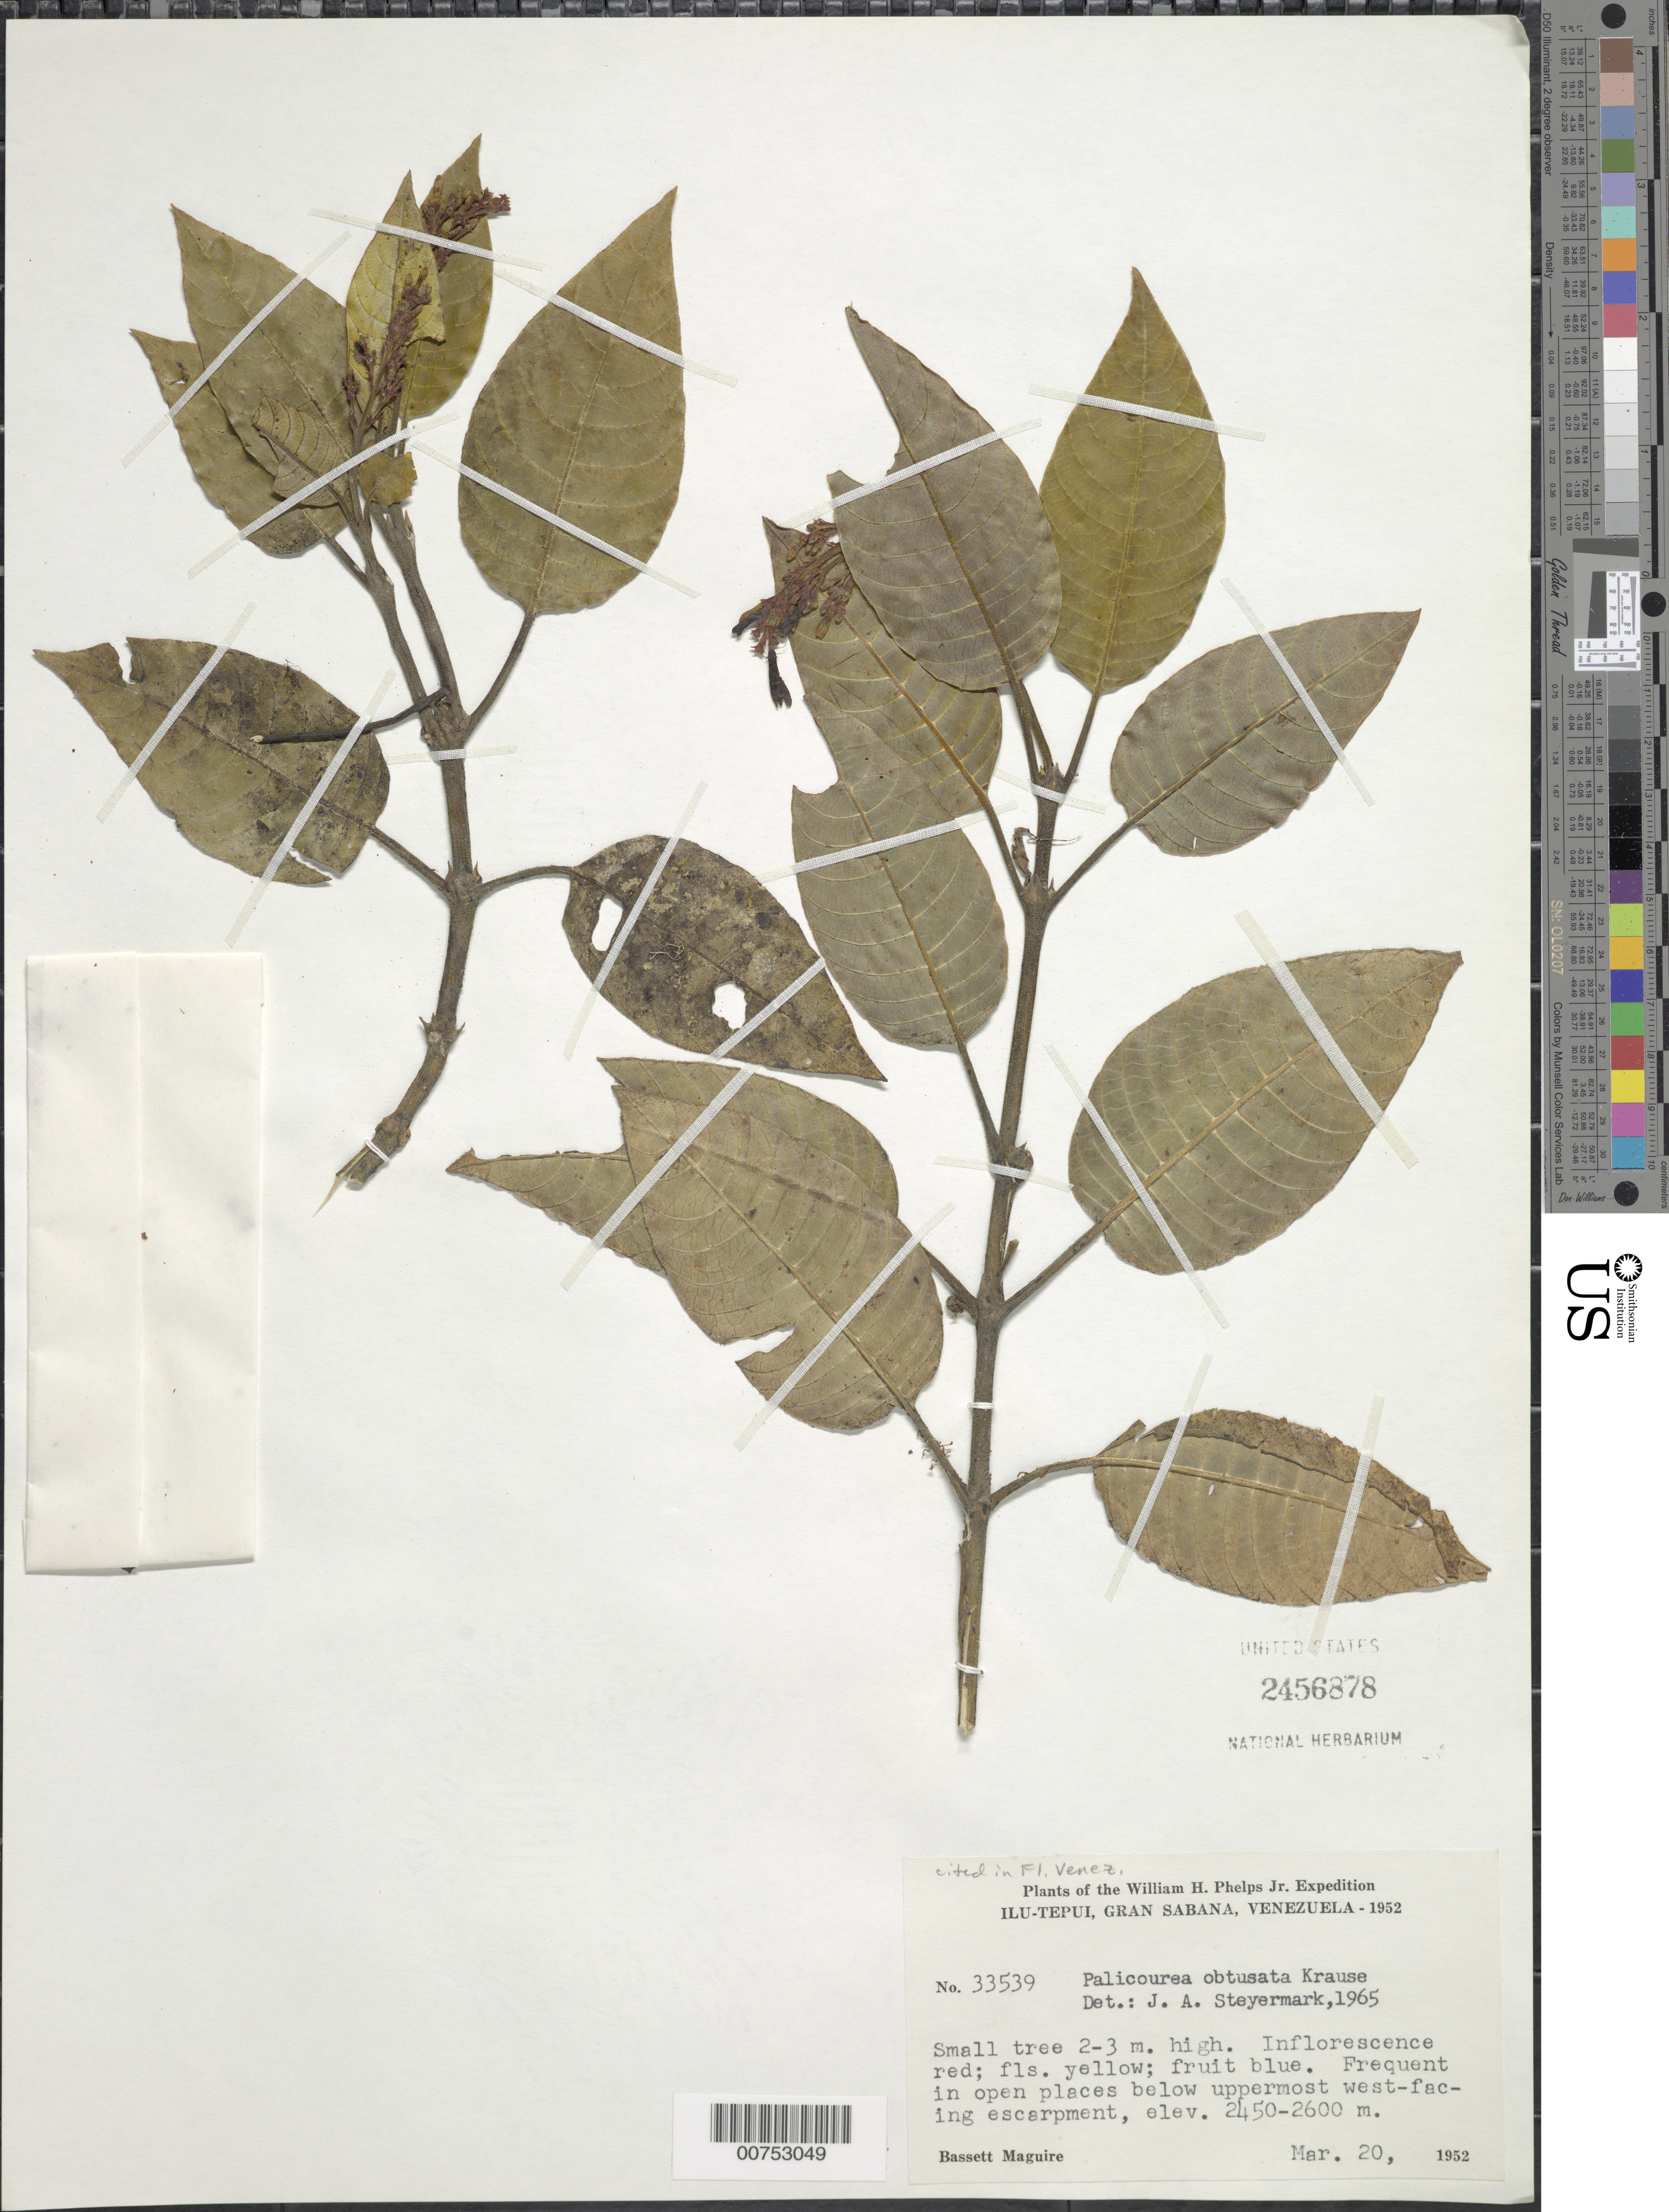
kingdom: Plantae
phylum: Tracheophyta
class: Magnoliopsida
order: Gentianales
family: Rubiaceae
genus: Palicourea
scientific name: Palicourea obtusata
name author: K. Krause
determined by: Steyermark, Julian A., (VEN)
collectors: B. Maguire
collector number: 33539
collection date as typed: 20-Mar-52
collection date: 1952-03-20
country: Venezuela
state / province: Bolívar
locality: Gran Sabana, Ilu-tepuí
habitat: Open places below uppermost west-facing escarpment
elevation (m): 2450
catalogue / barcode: US 2456878